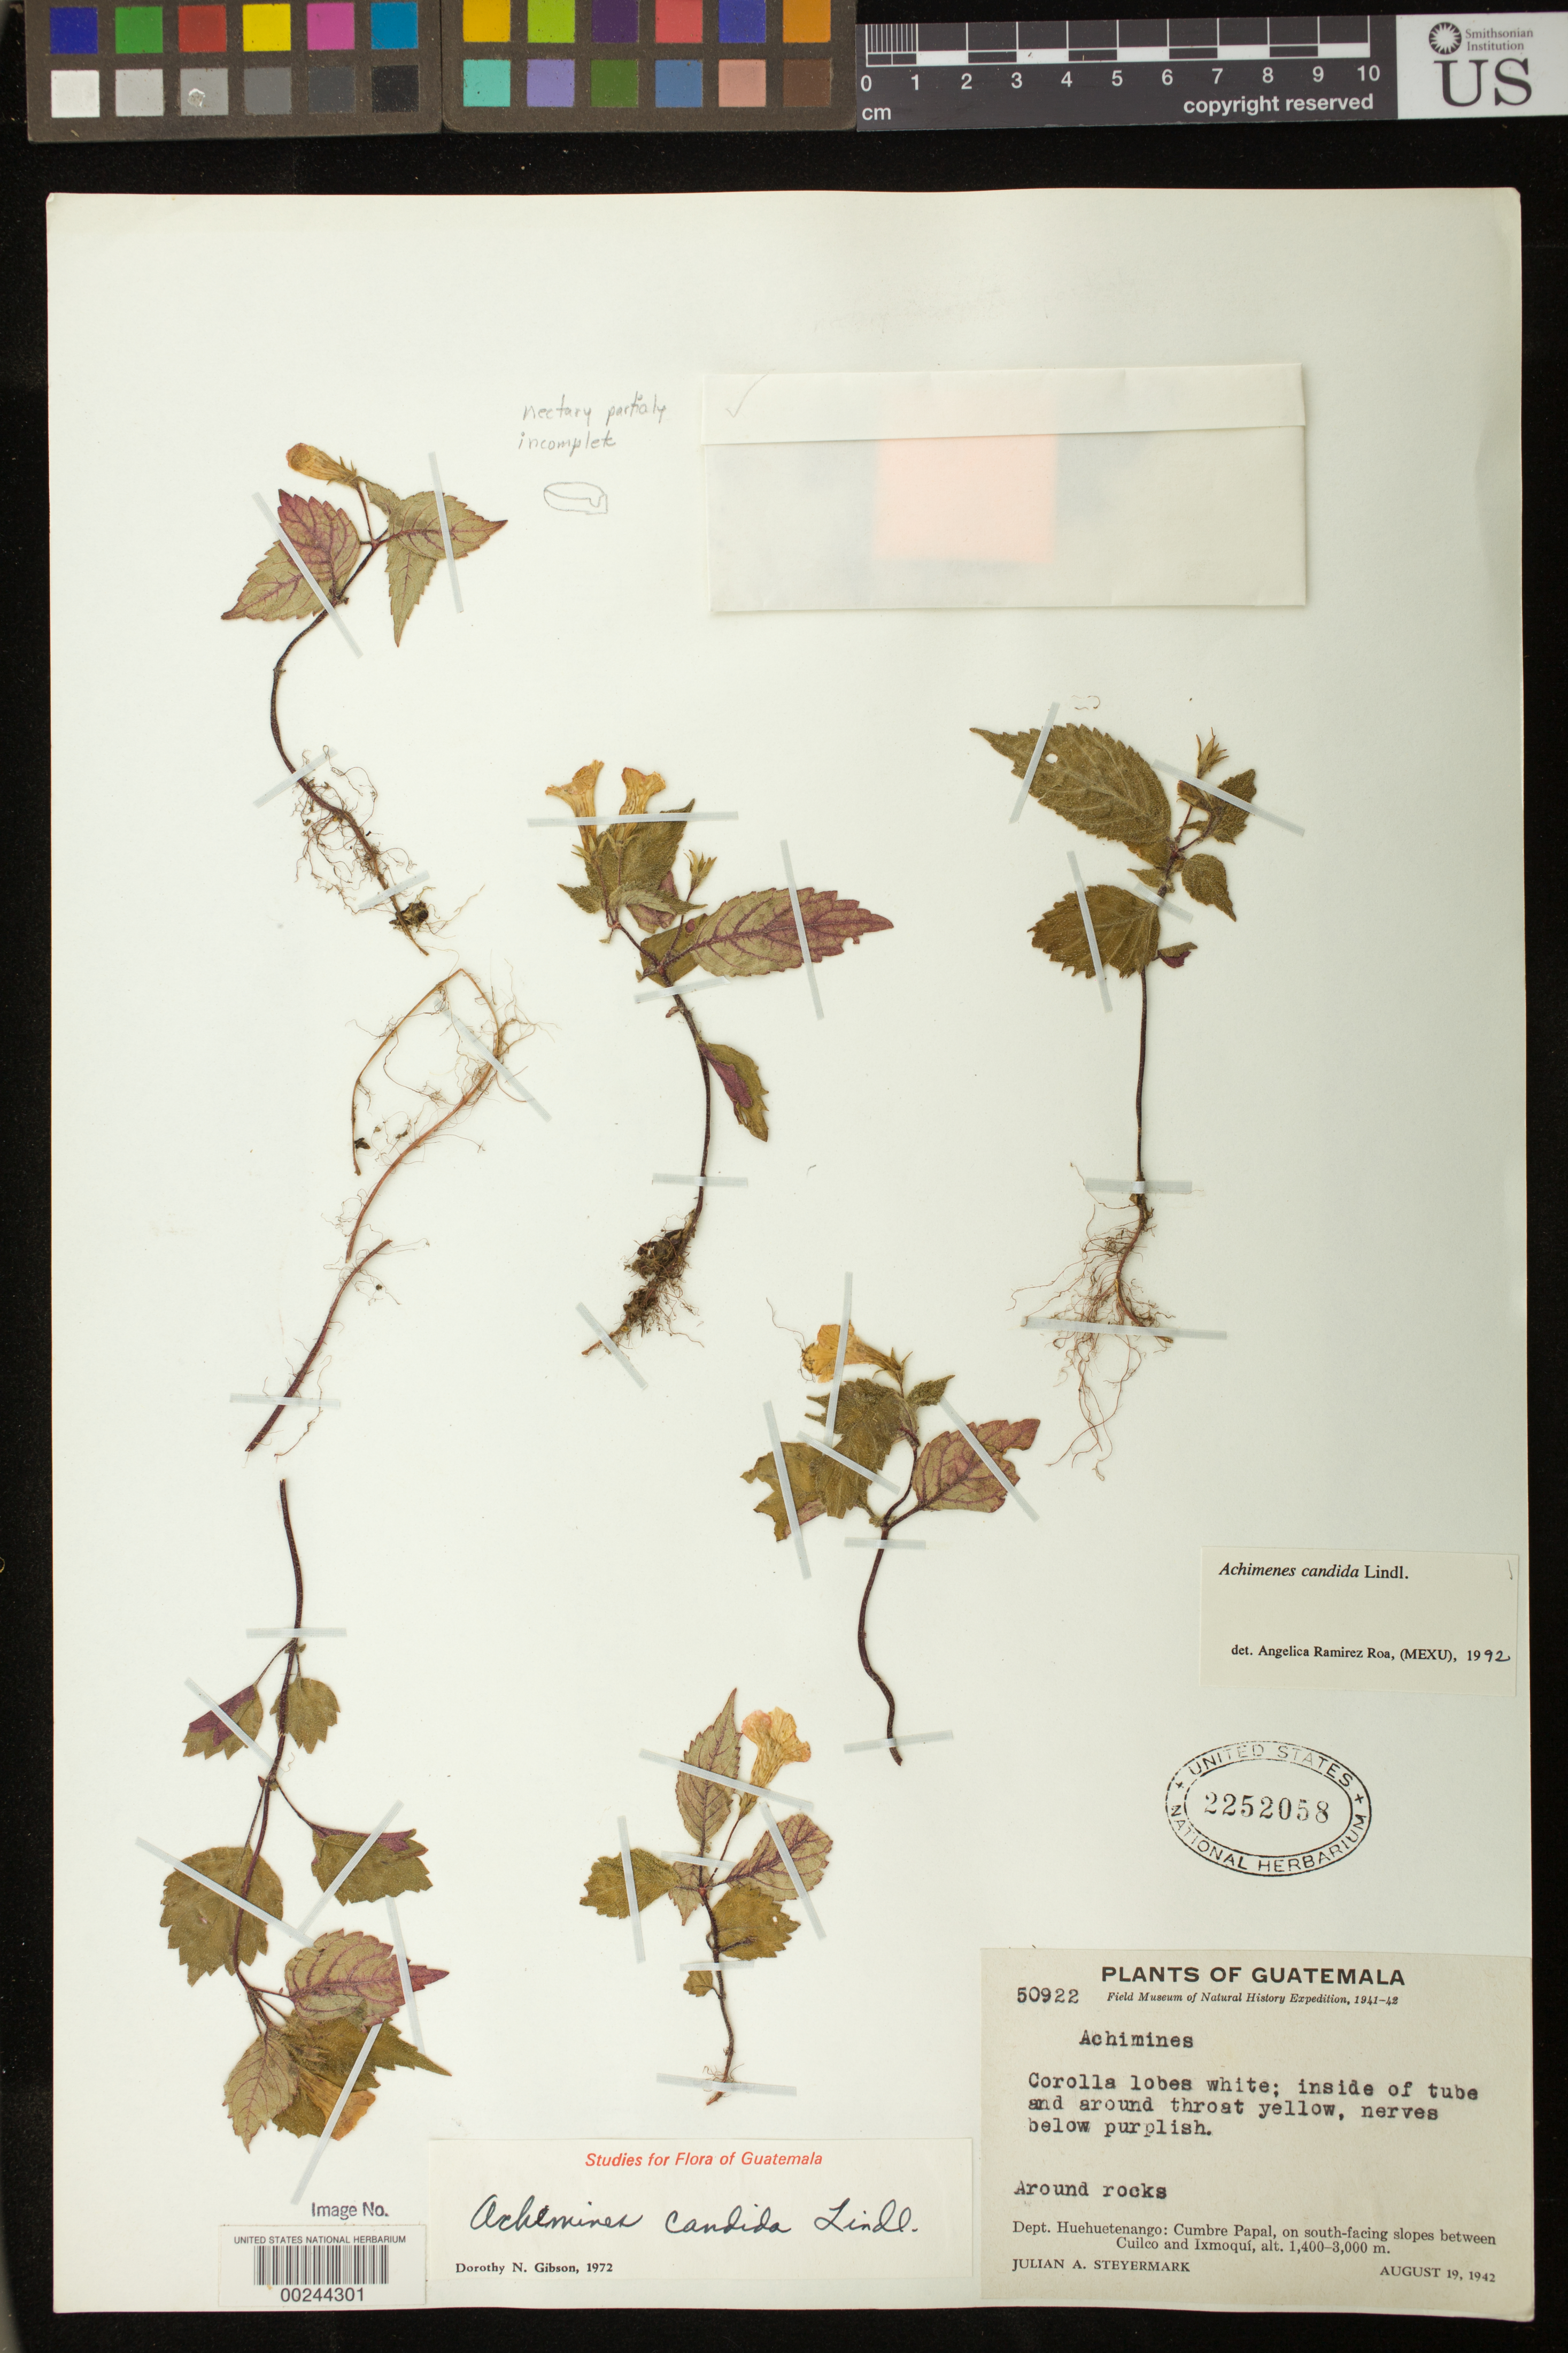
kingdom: Plantae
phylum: Tracheophyta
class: Magnoliopsida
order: Lamiales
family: Gesneriaceae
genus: Achimenes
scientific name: Achimenes candida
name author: Lindl.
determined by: Skog, Laurence E.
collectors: J. Steyermark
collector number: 50922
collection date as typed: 19 Aug 1942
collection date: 1942-08-19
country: Guatemala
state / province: Huehuetenango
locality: Cumbre Papal, between Cuilco and Ixmoquí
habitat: On S-facing slopes; around rocks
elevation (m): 1400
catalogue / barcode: US 2252058